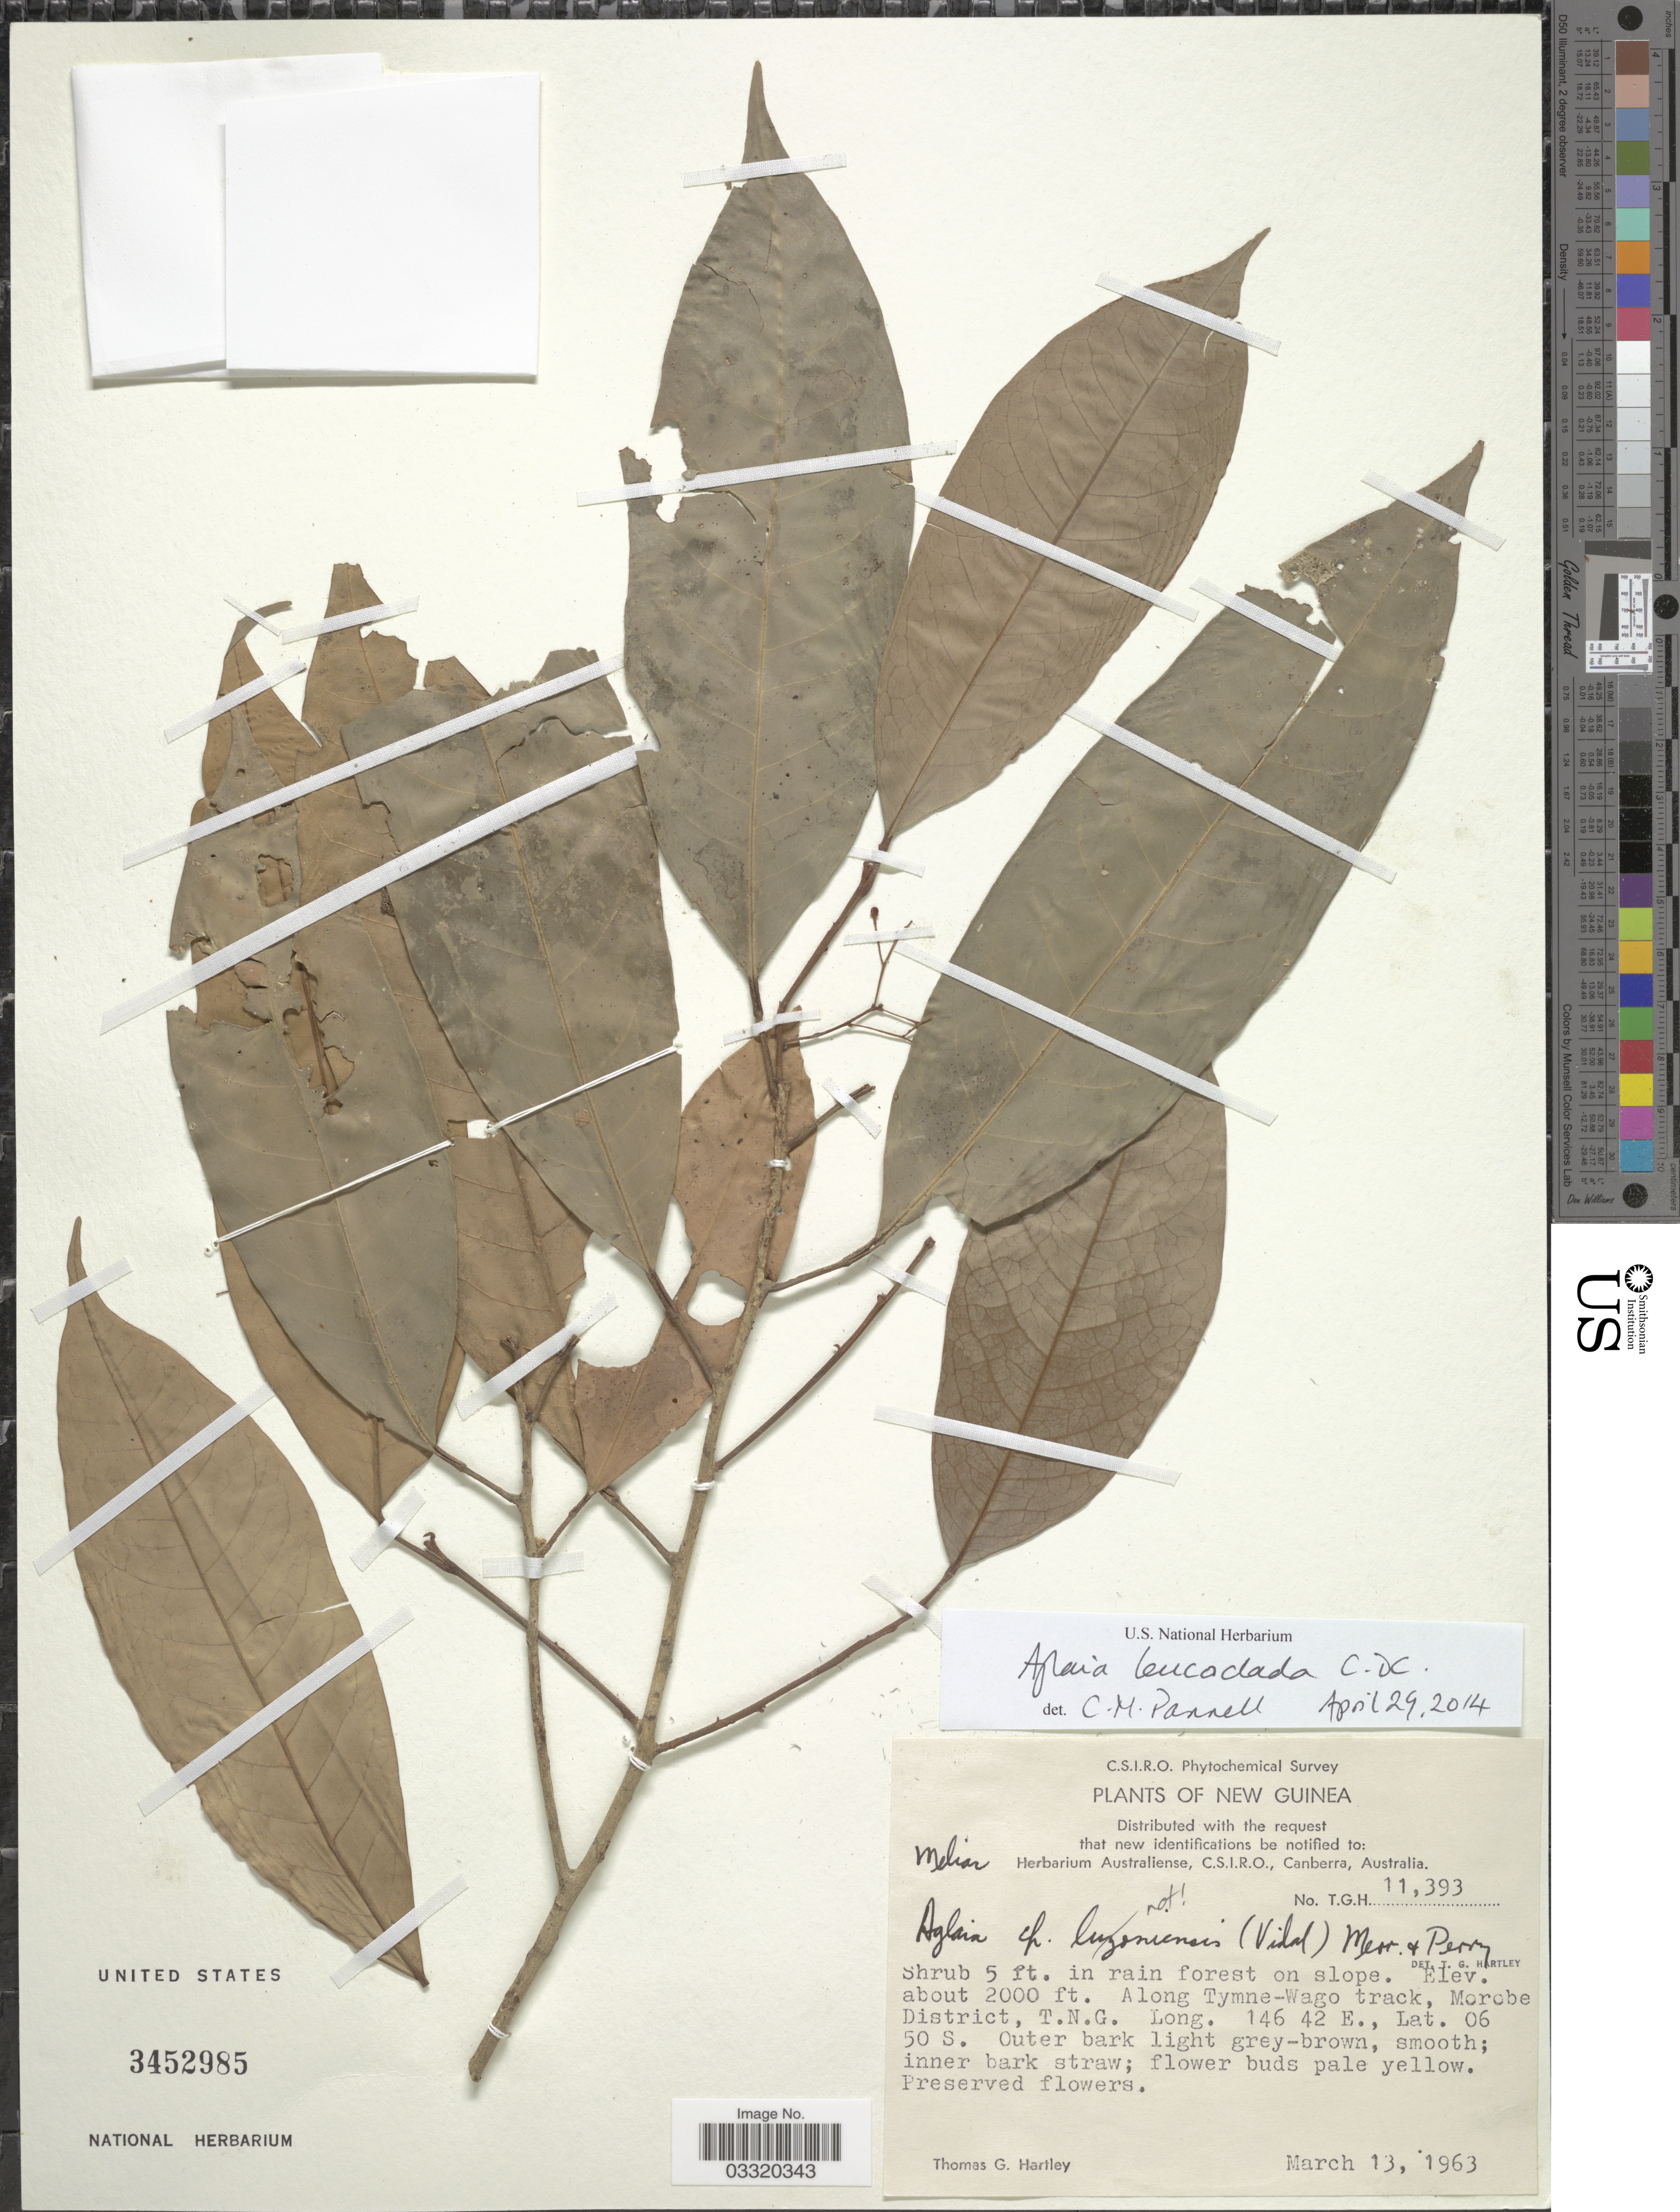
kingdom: Plantae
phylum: Tracheophyta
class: Magnoliopsida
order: Sapindales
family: Meliaceae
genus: Aglaia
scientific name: Aglaia leucoclada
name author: C. DC.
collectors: T. G. Hartley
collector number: T.G.H.11393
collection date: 1963-03-13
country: Papua New Guinea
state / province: Morobe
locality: New Guinea. Along Tymne-Wago track, Morobe District, T.N.G.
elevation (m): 610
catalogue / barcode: US 3452985